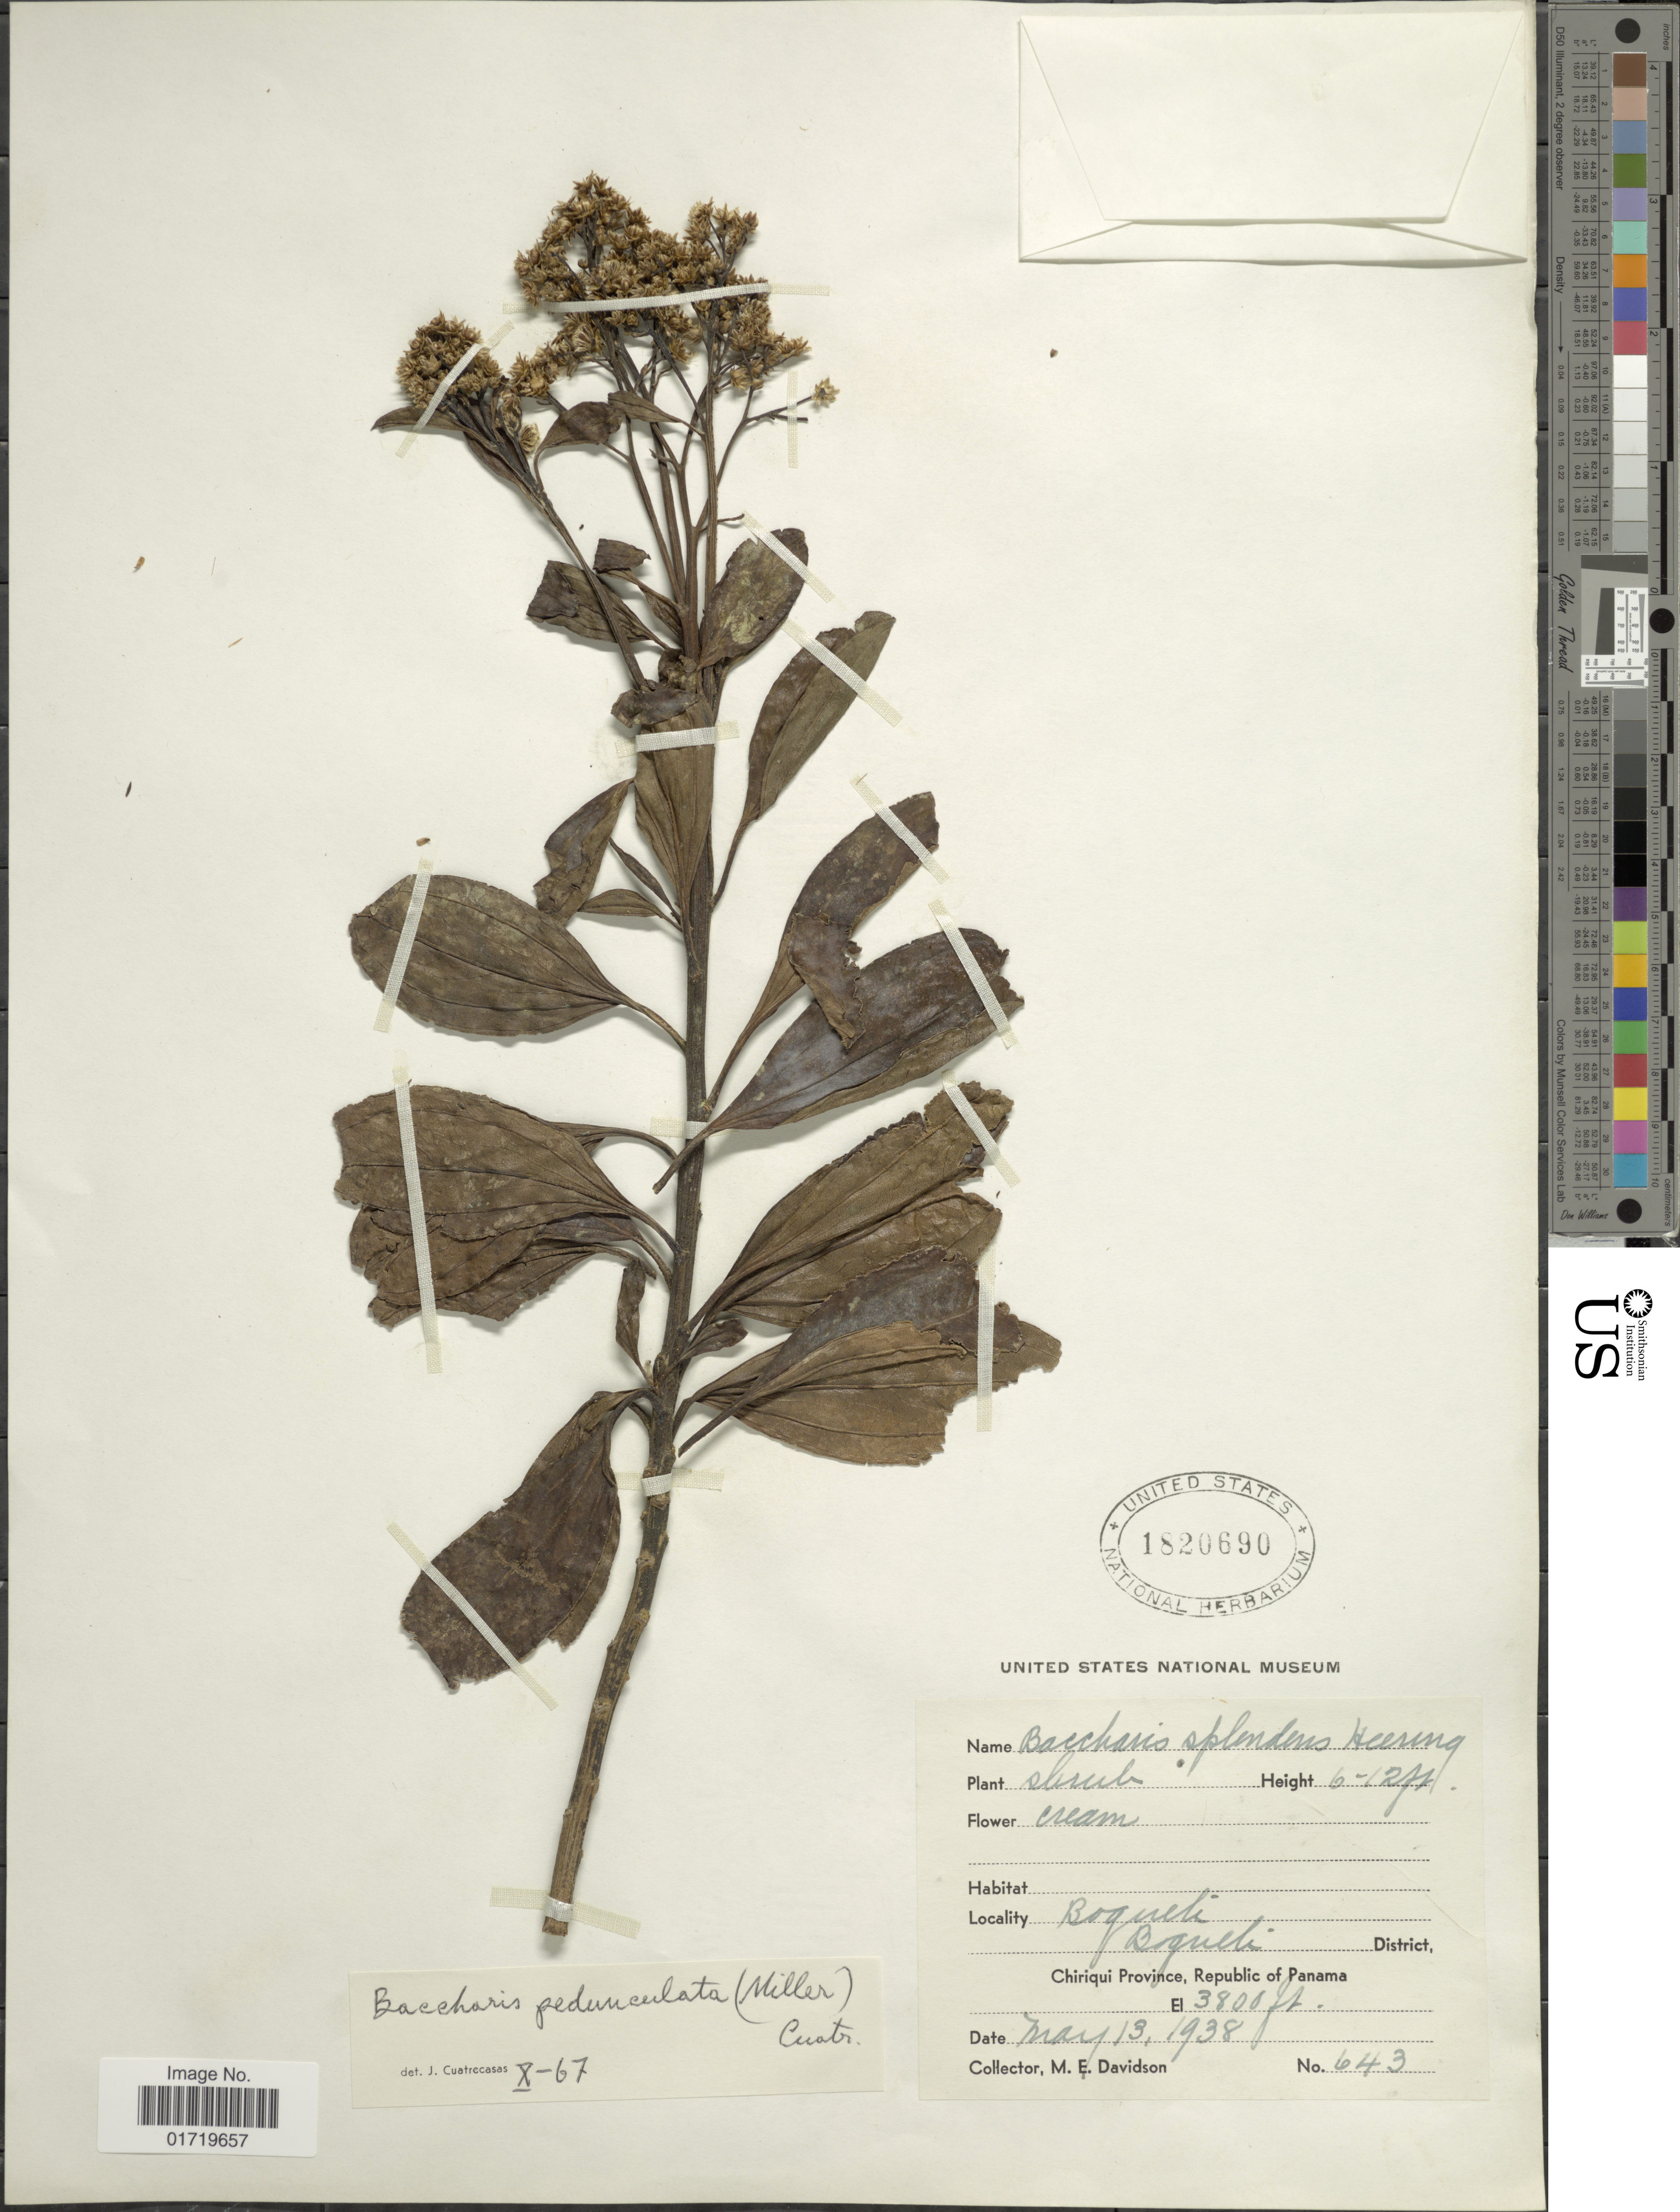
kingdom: Plantae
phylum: Tracheophyta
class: Magnoliopsida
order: Asterales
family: Asteraceae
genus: Baccharis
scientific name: Baccharis pedunculata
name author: (Mill.) Cabrera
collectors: M. E. Davidson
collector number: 643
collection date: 1938-05-13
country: Panama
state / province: Chiriqui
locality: Boquete, Bogneli District, Chiriqui Province, Republic of Panama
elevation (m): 1158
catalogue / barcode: US 1820690